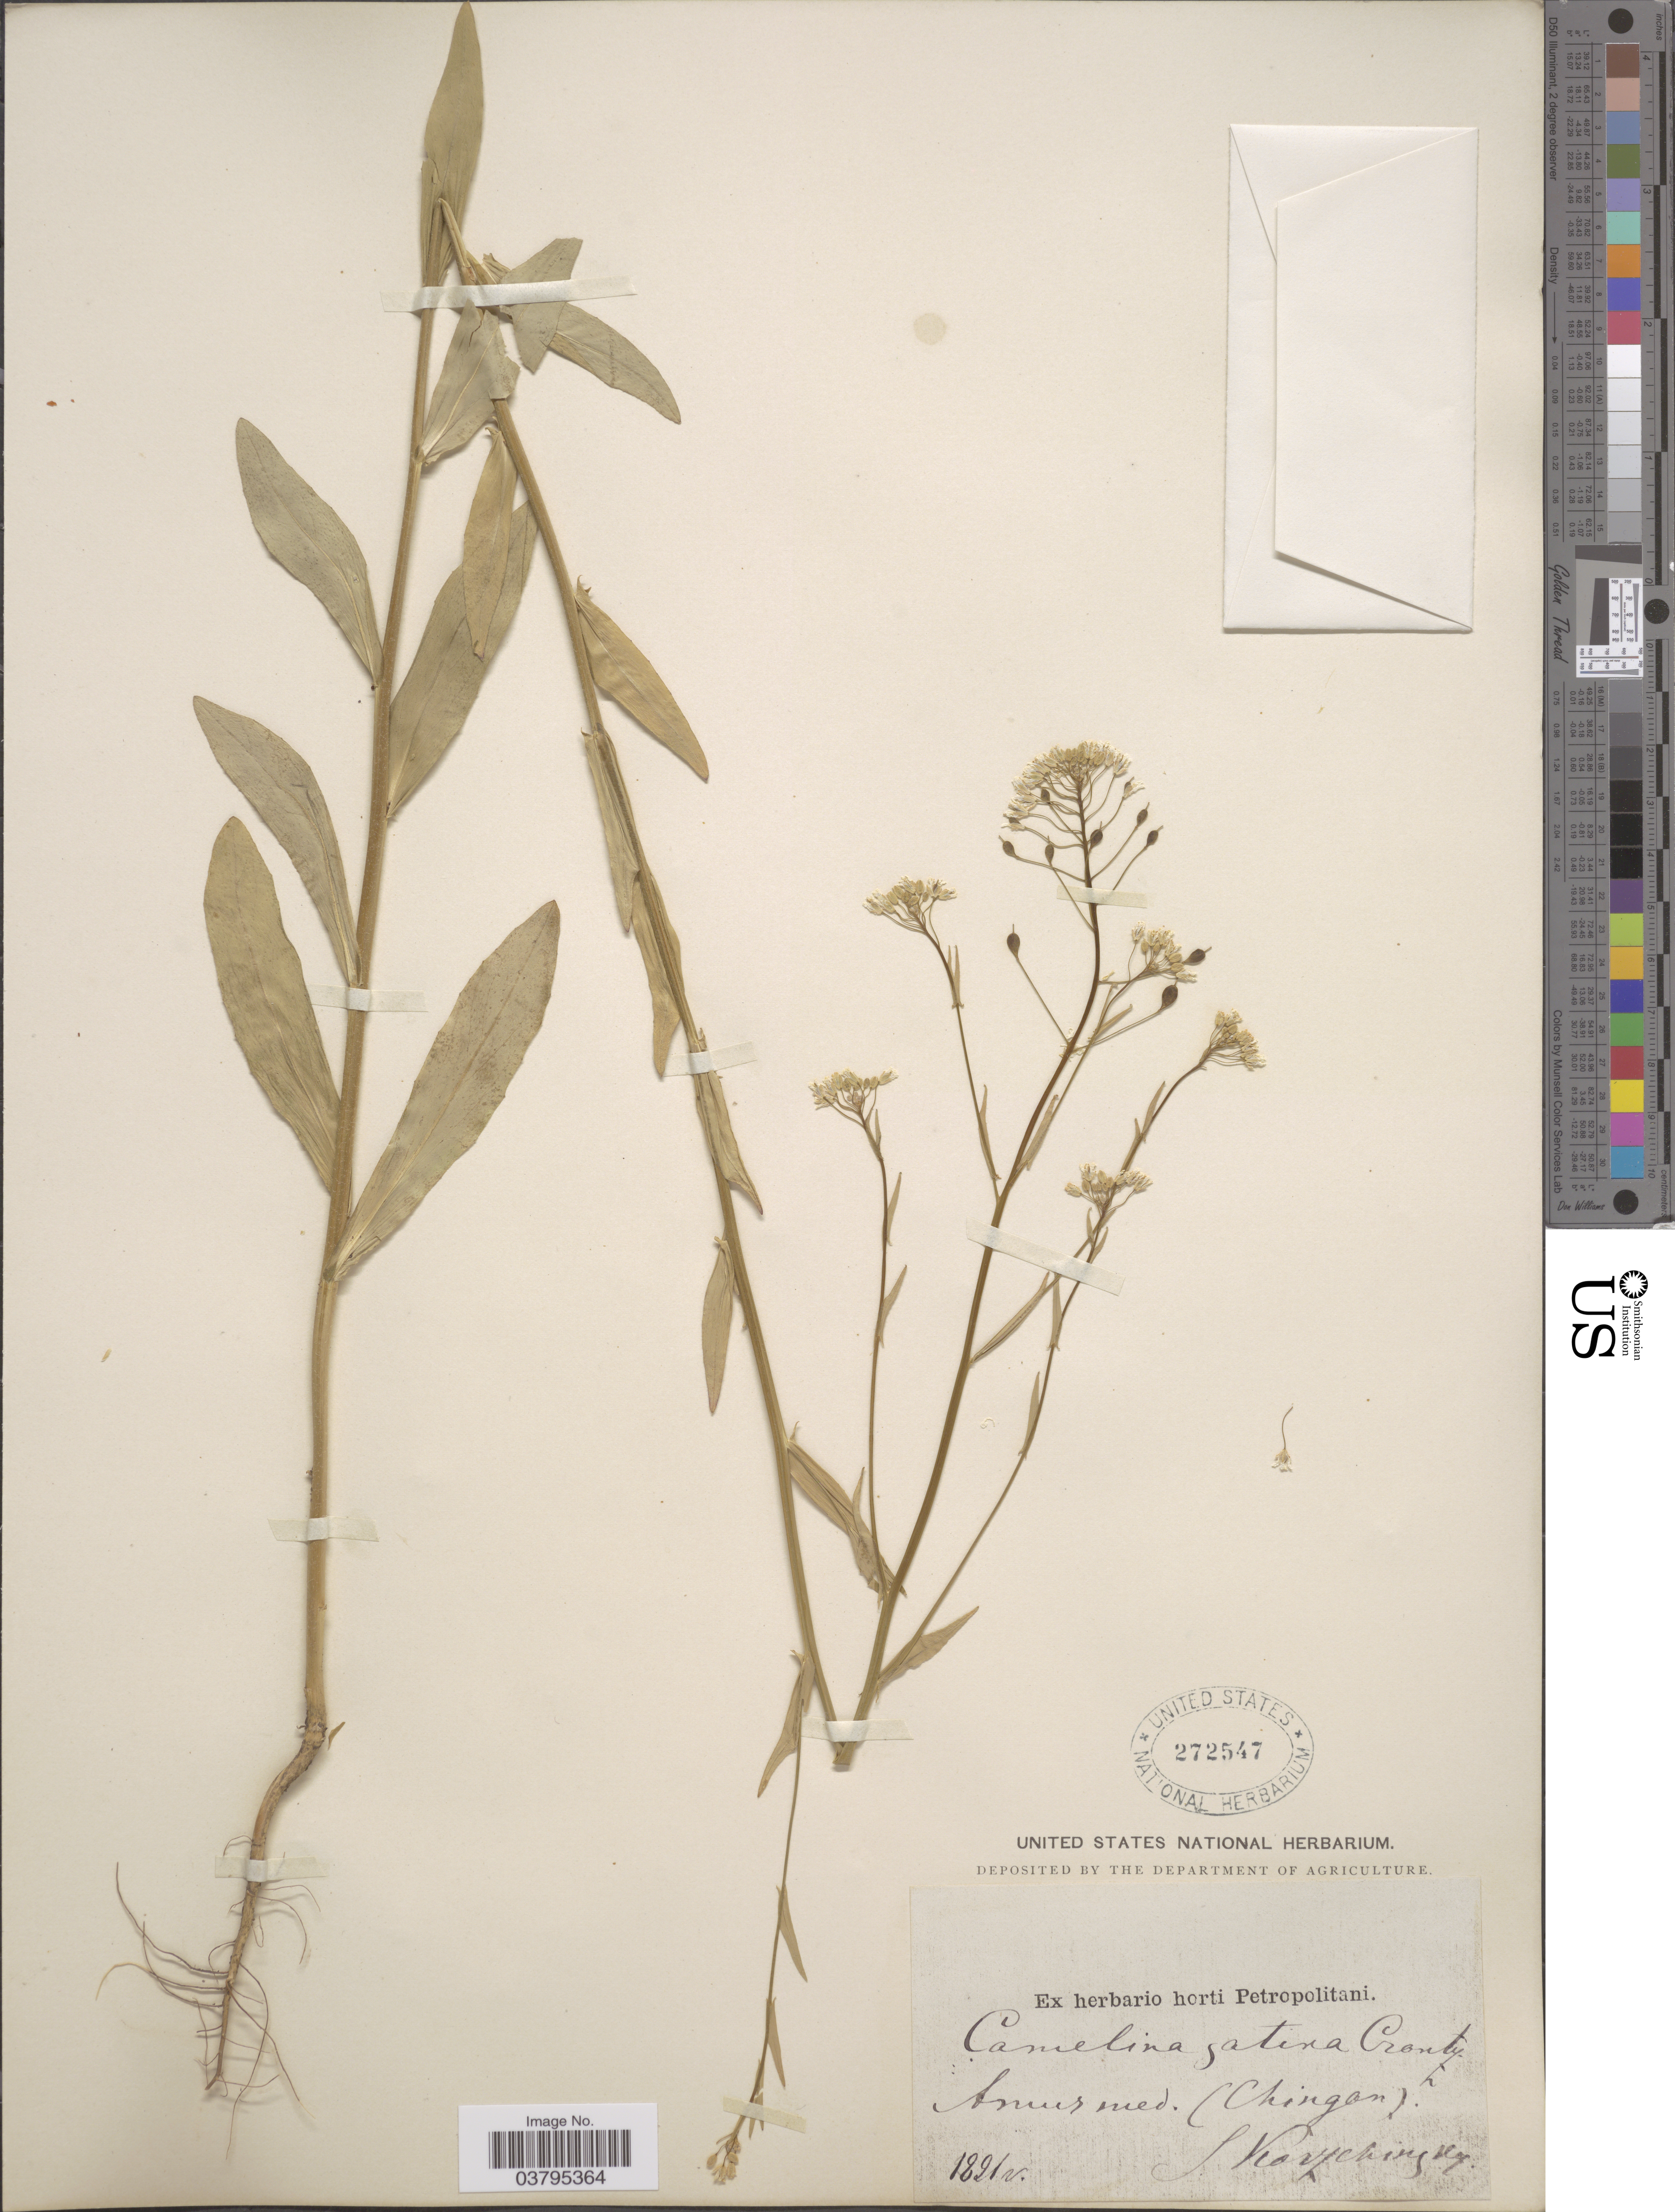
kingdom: Plantae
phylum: Tracheophyta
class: Magnoliopsida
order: Brassicales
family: Brassicaceae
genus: Camelina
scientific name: Camelina sativa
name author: (L.) Crantz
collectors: S. Korzchinsky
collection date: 1821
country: Russian Federation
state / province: Amur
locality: Amur med (Chingan).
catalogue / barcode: US 272547